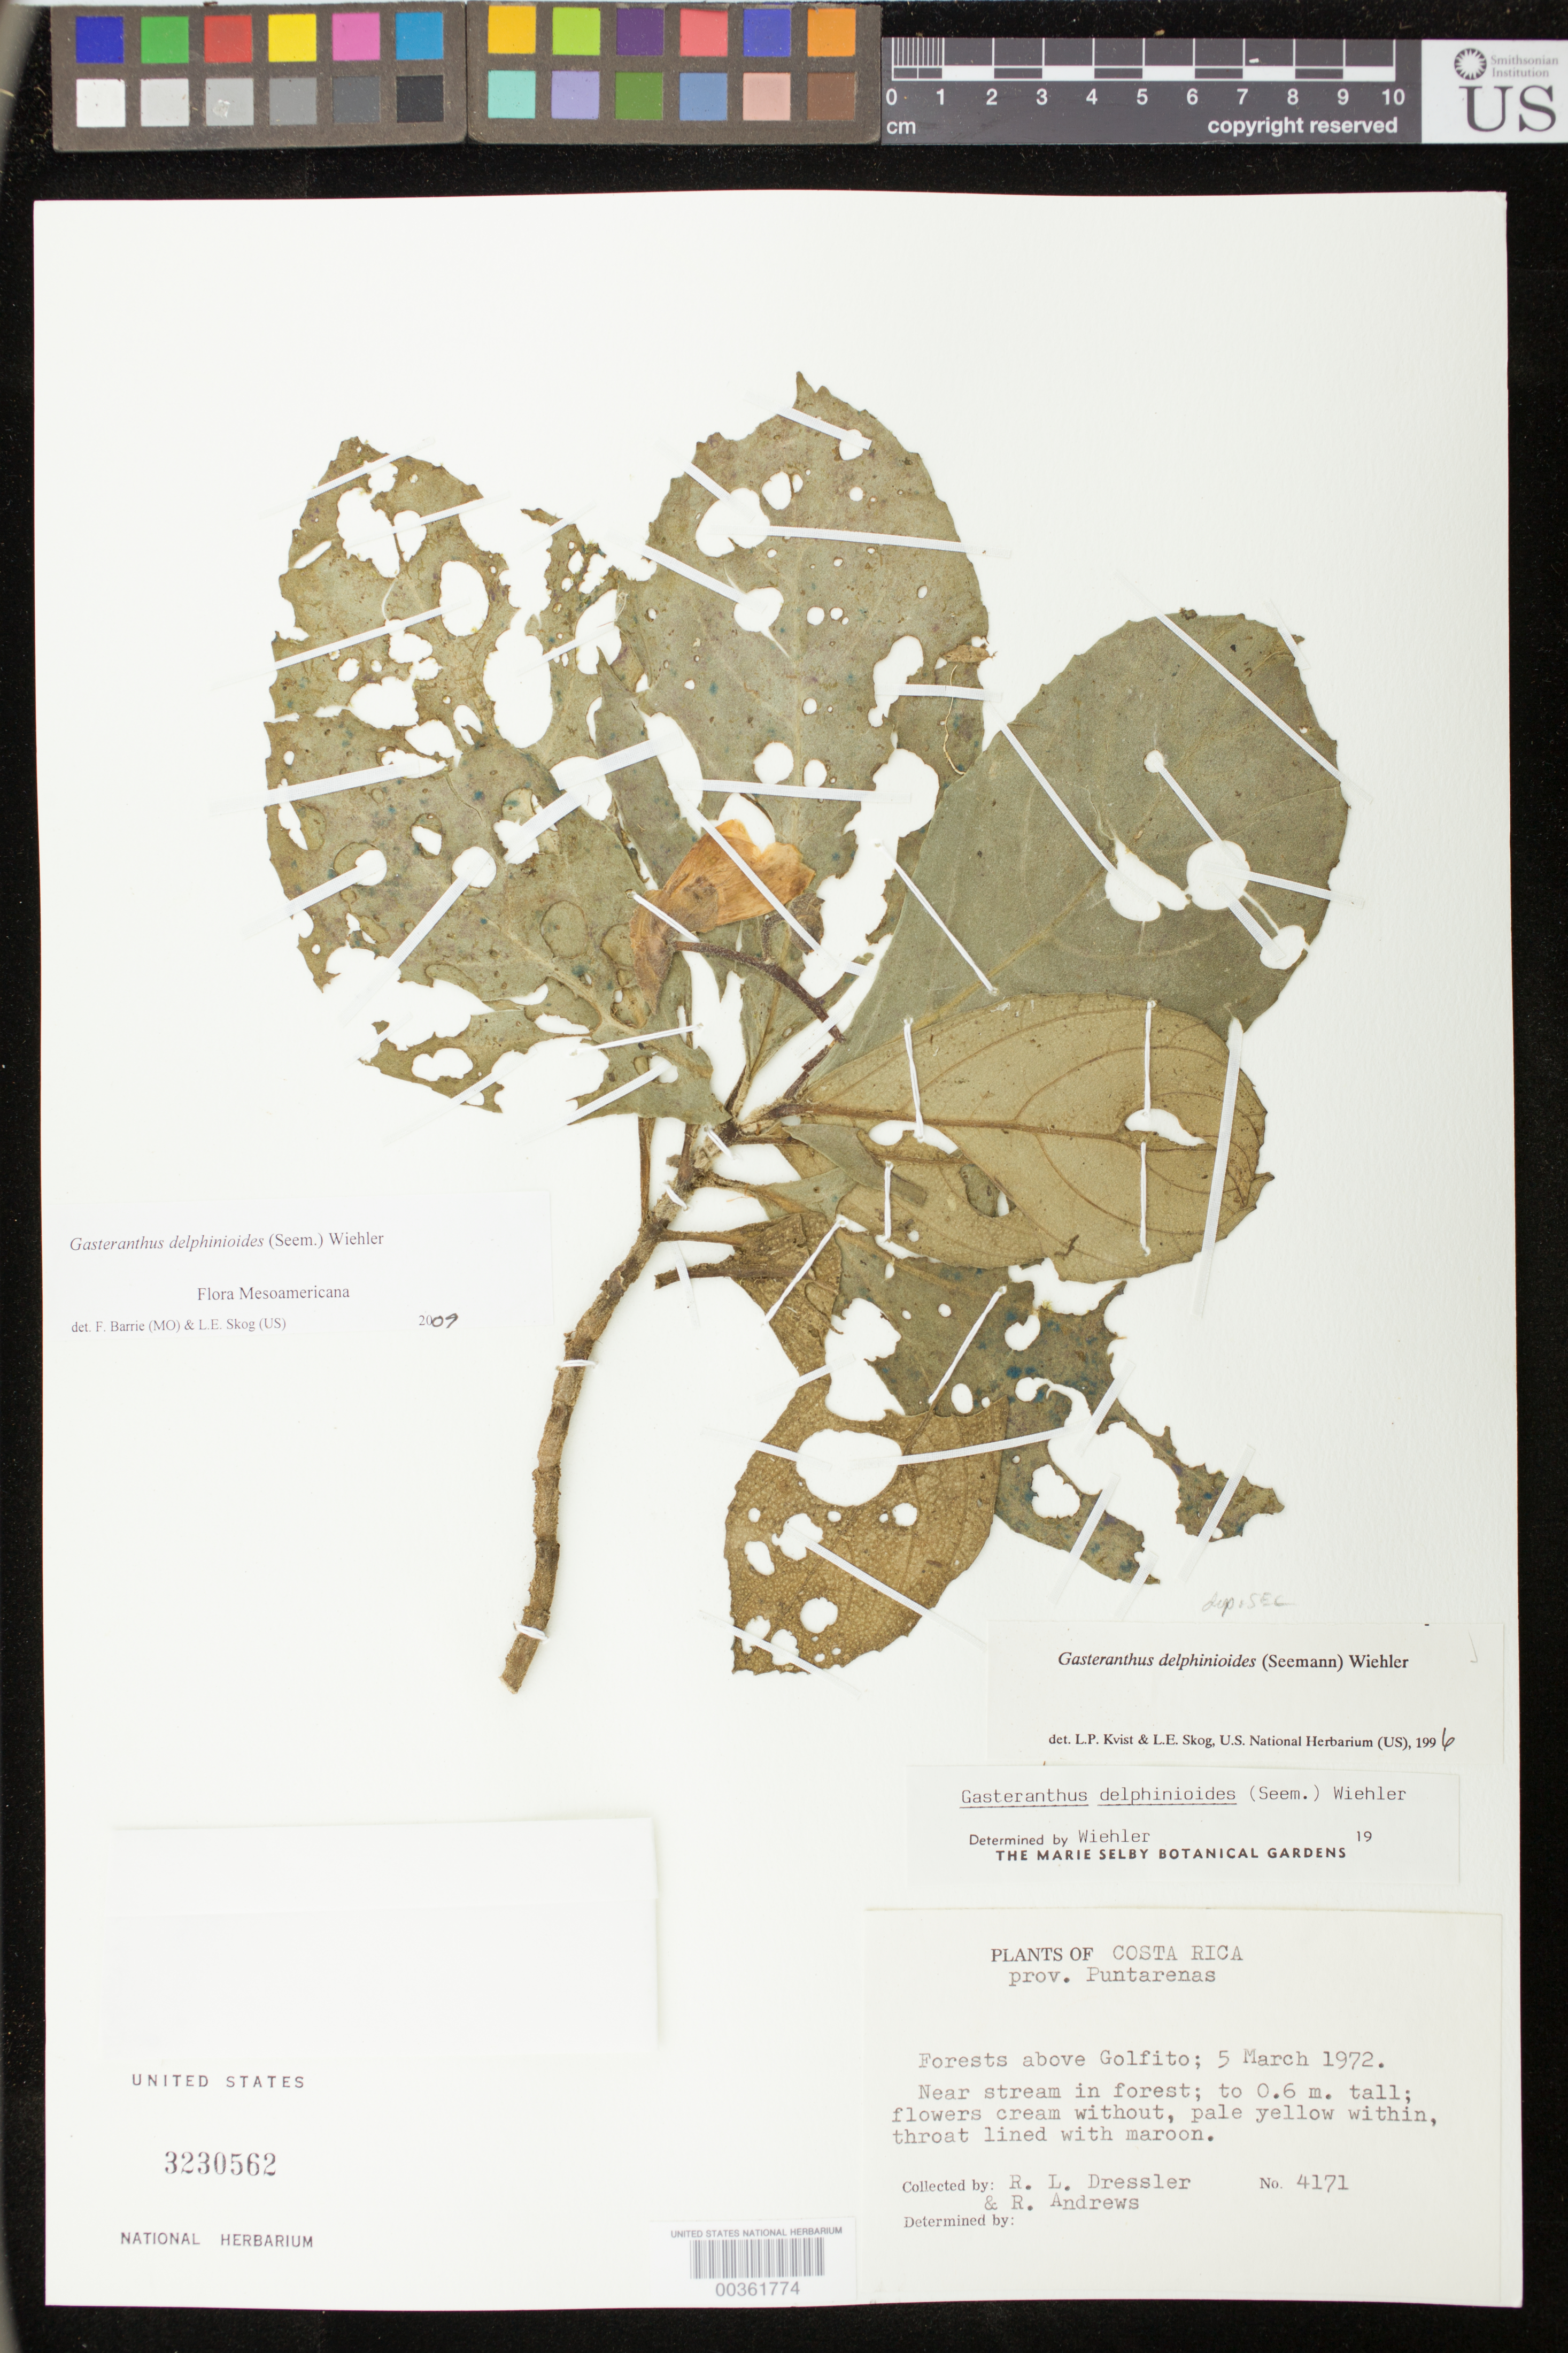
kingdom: Plantae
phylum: Tracheophyta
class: Magnoliopsida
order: Lamiales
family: Gesneriaceae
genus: Gasteranthus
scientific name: Gasteranthus delphinioides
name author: (Seem.) Wiehler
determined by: Skog, Laurence E.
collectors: R. Dressler & R. Andrews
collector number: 4171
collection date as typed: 05 Mar 1972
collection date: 1972-03-05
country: Costa Rica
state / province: Puntarenas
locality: Forests above Golfito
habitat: Near stream in forest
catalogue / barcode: US 3230562